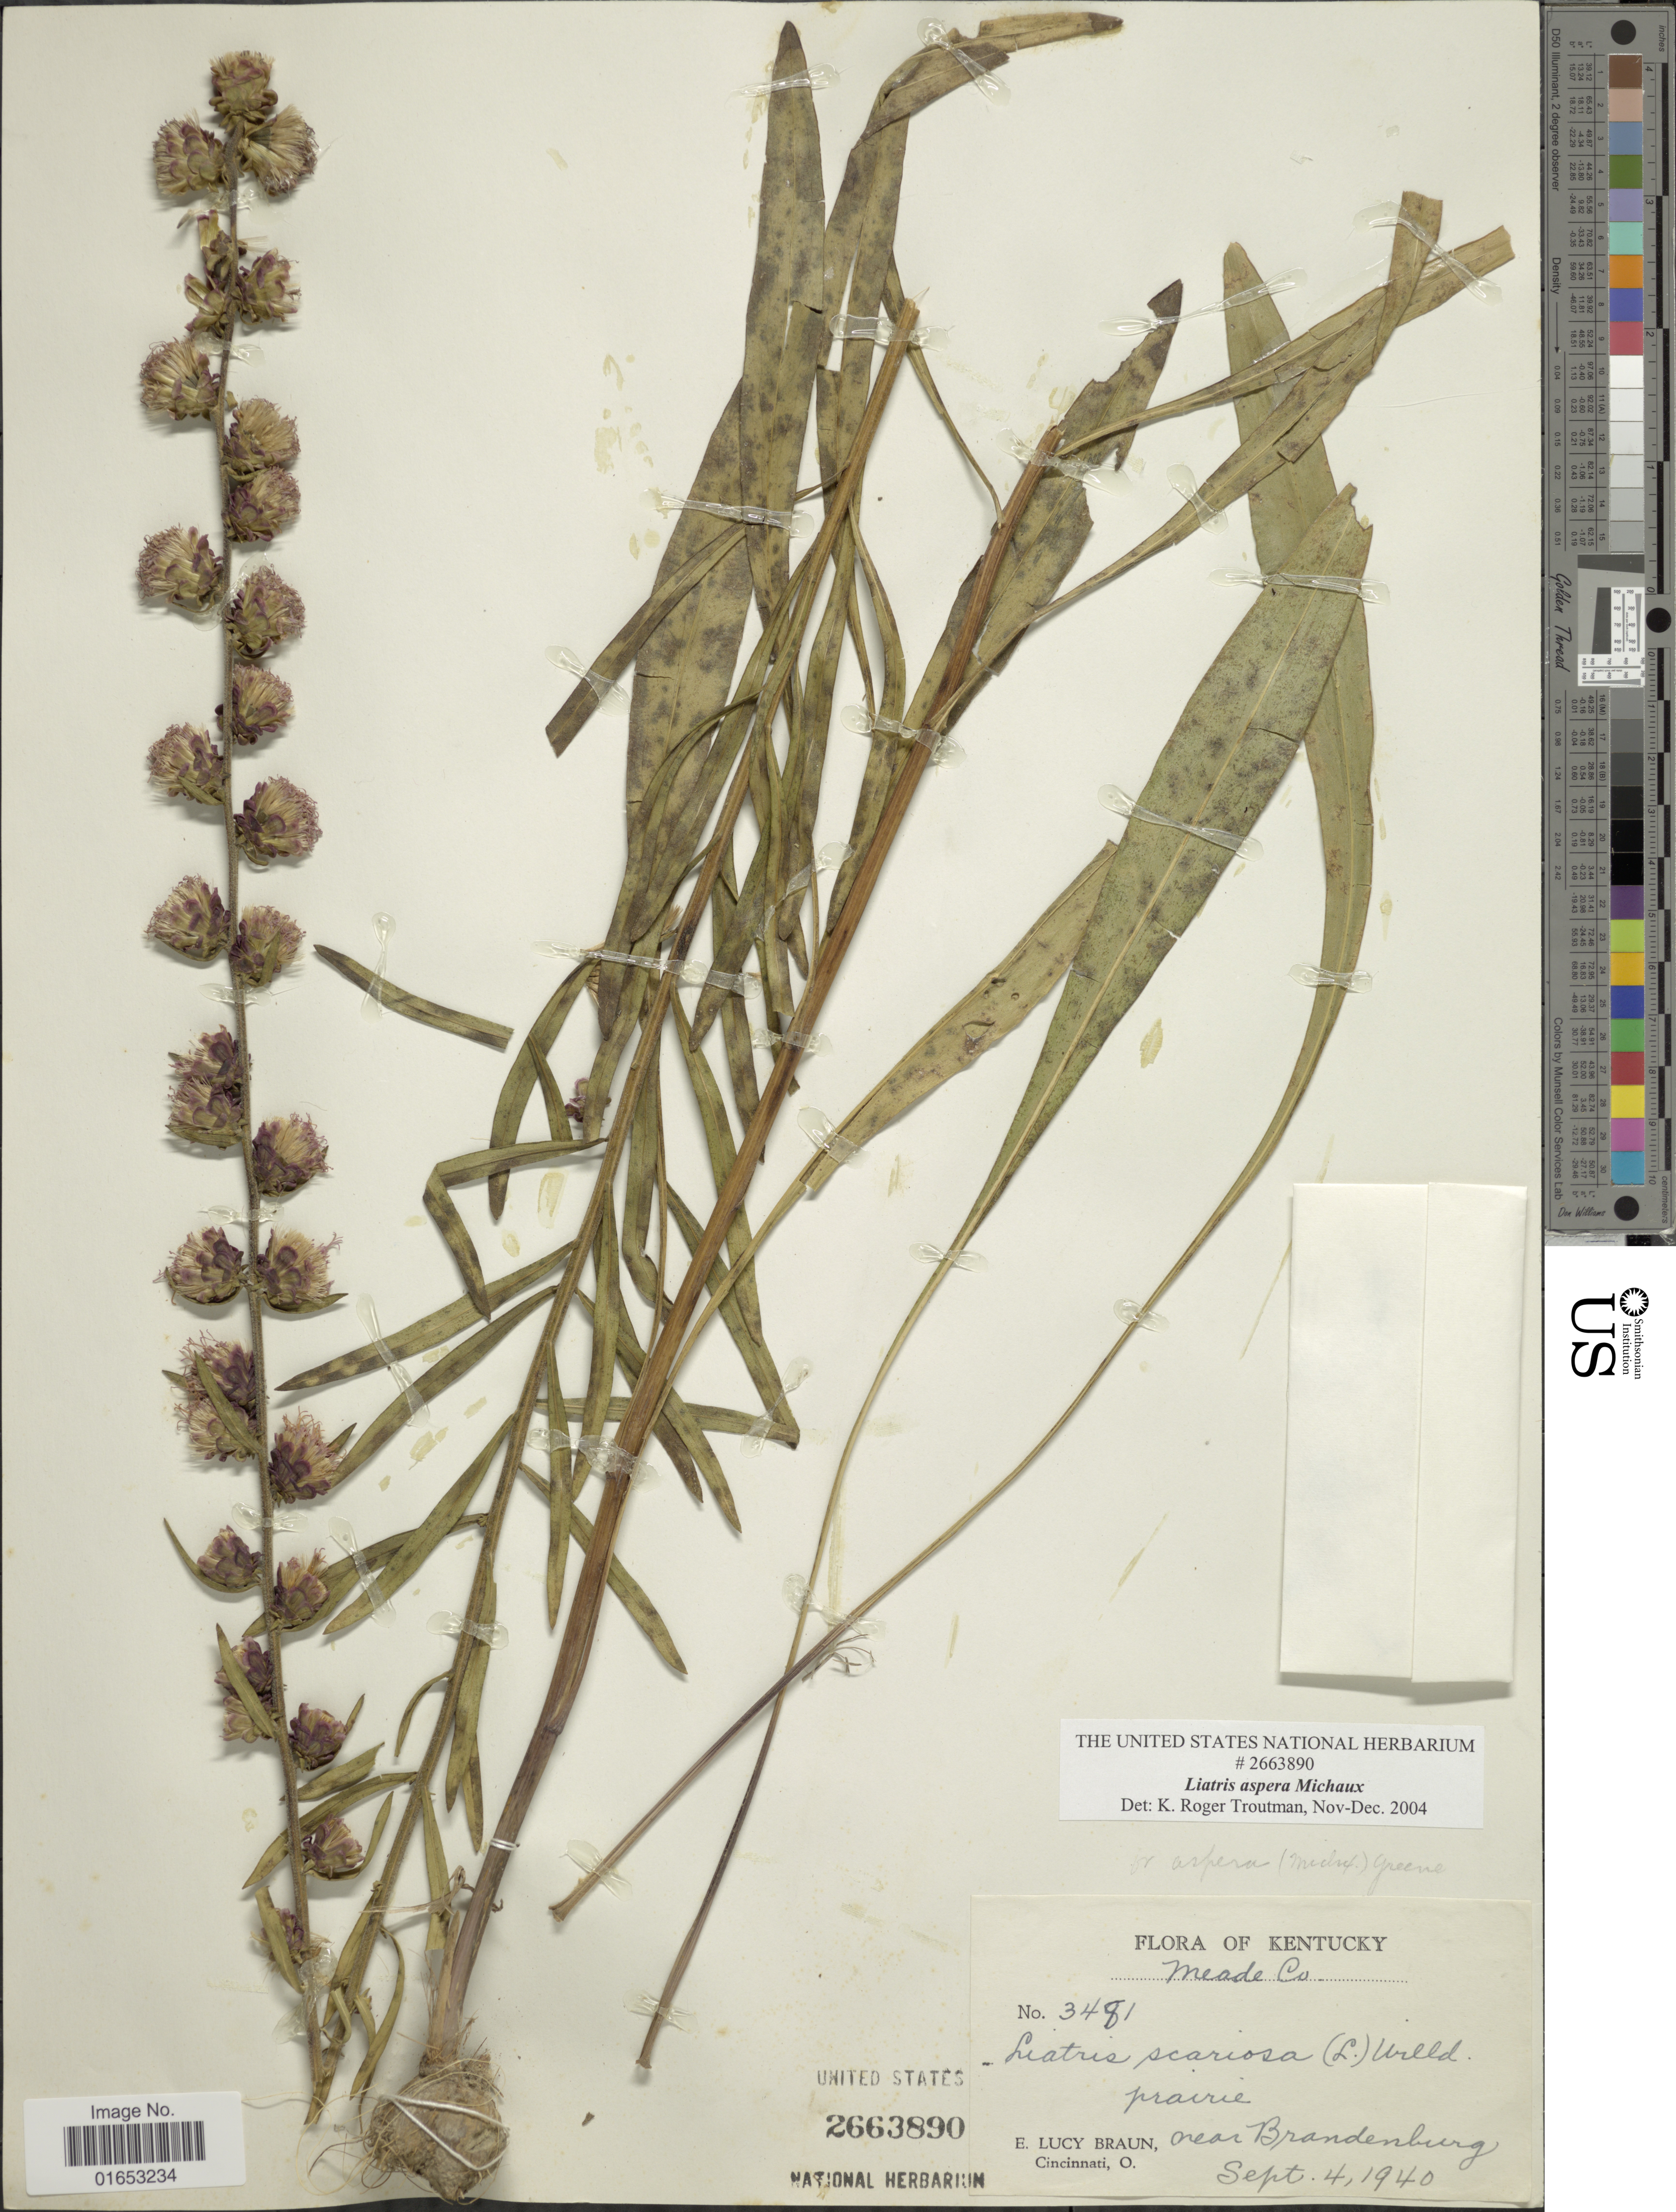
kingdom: Plantae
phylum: Tracheophyta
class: Magnoliopsida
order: Asterales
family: Asteraceae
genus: Liatris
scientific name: Liatris aspera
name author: Michx.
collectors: E. L. Braun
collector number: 3481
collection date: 1940-09-04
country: United States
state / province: Kentucky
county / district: Meade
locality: near Brandenburg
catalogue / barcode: US 2663890